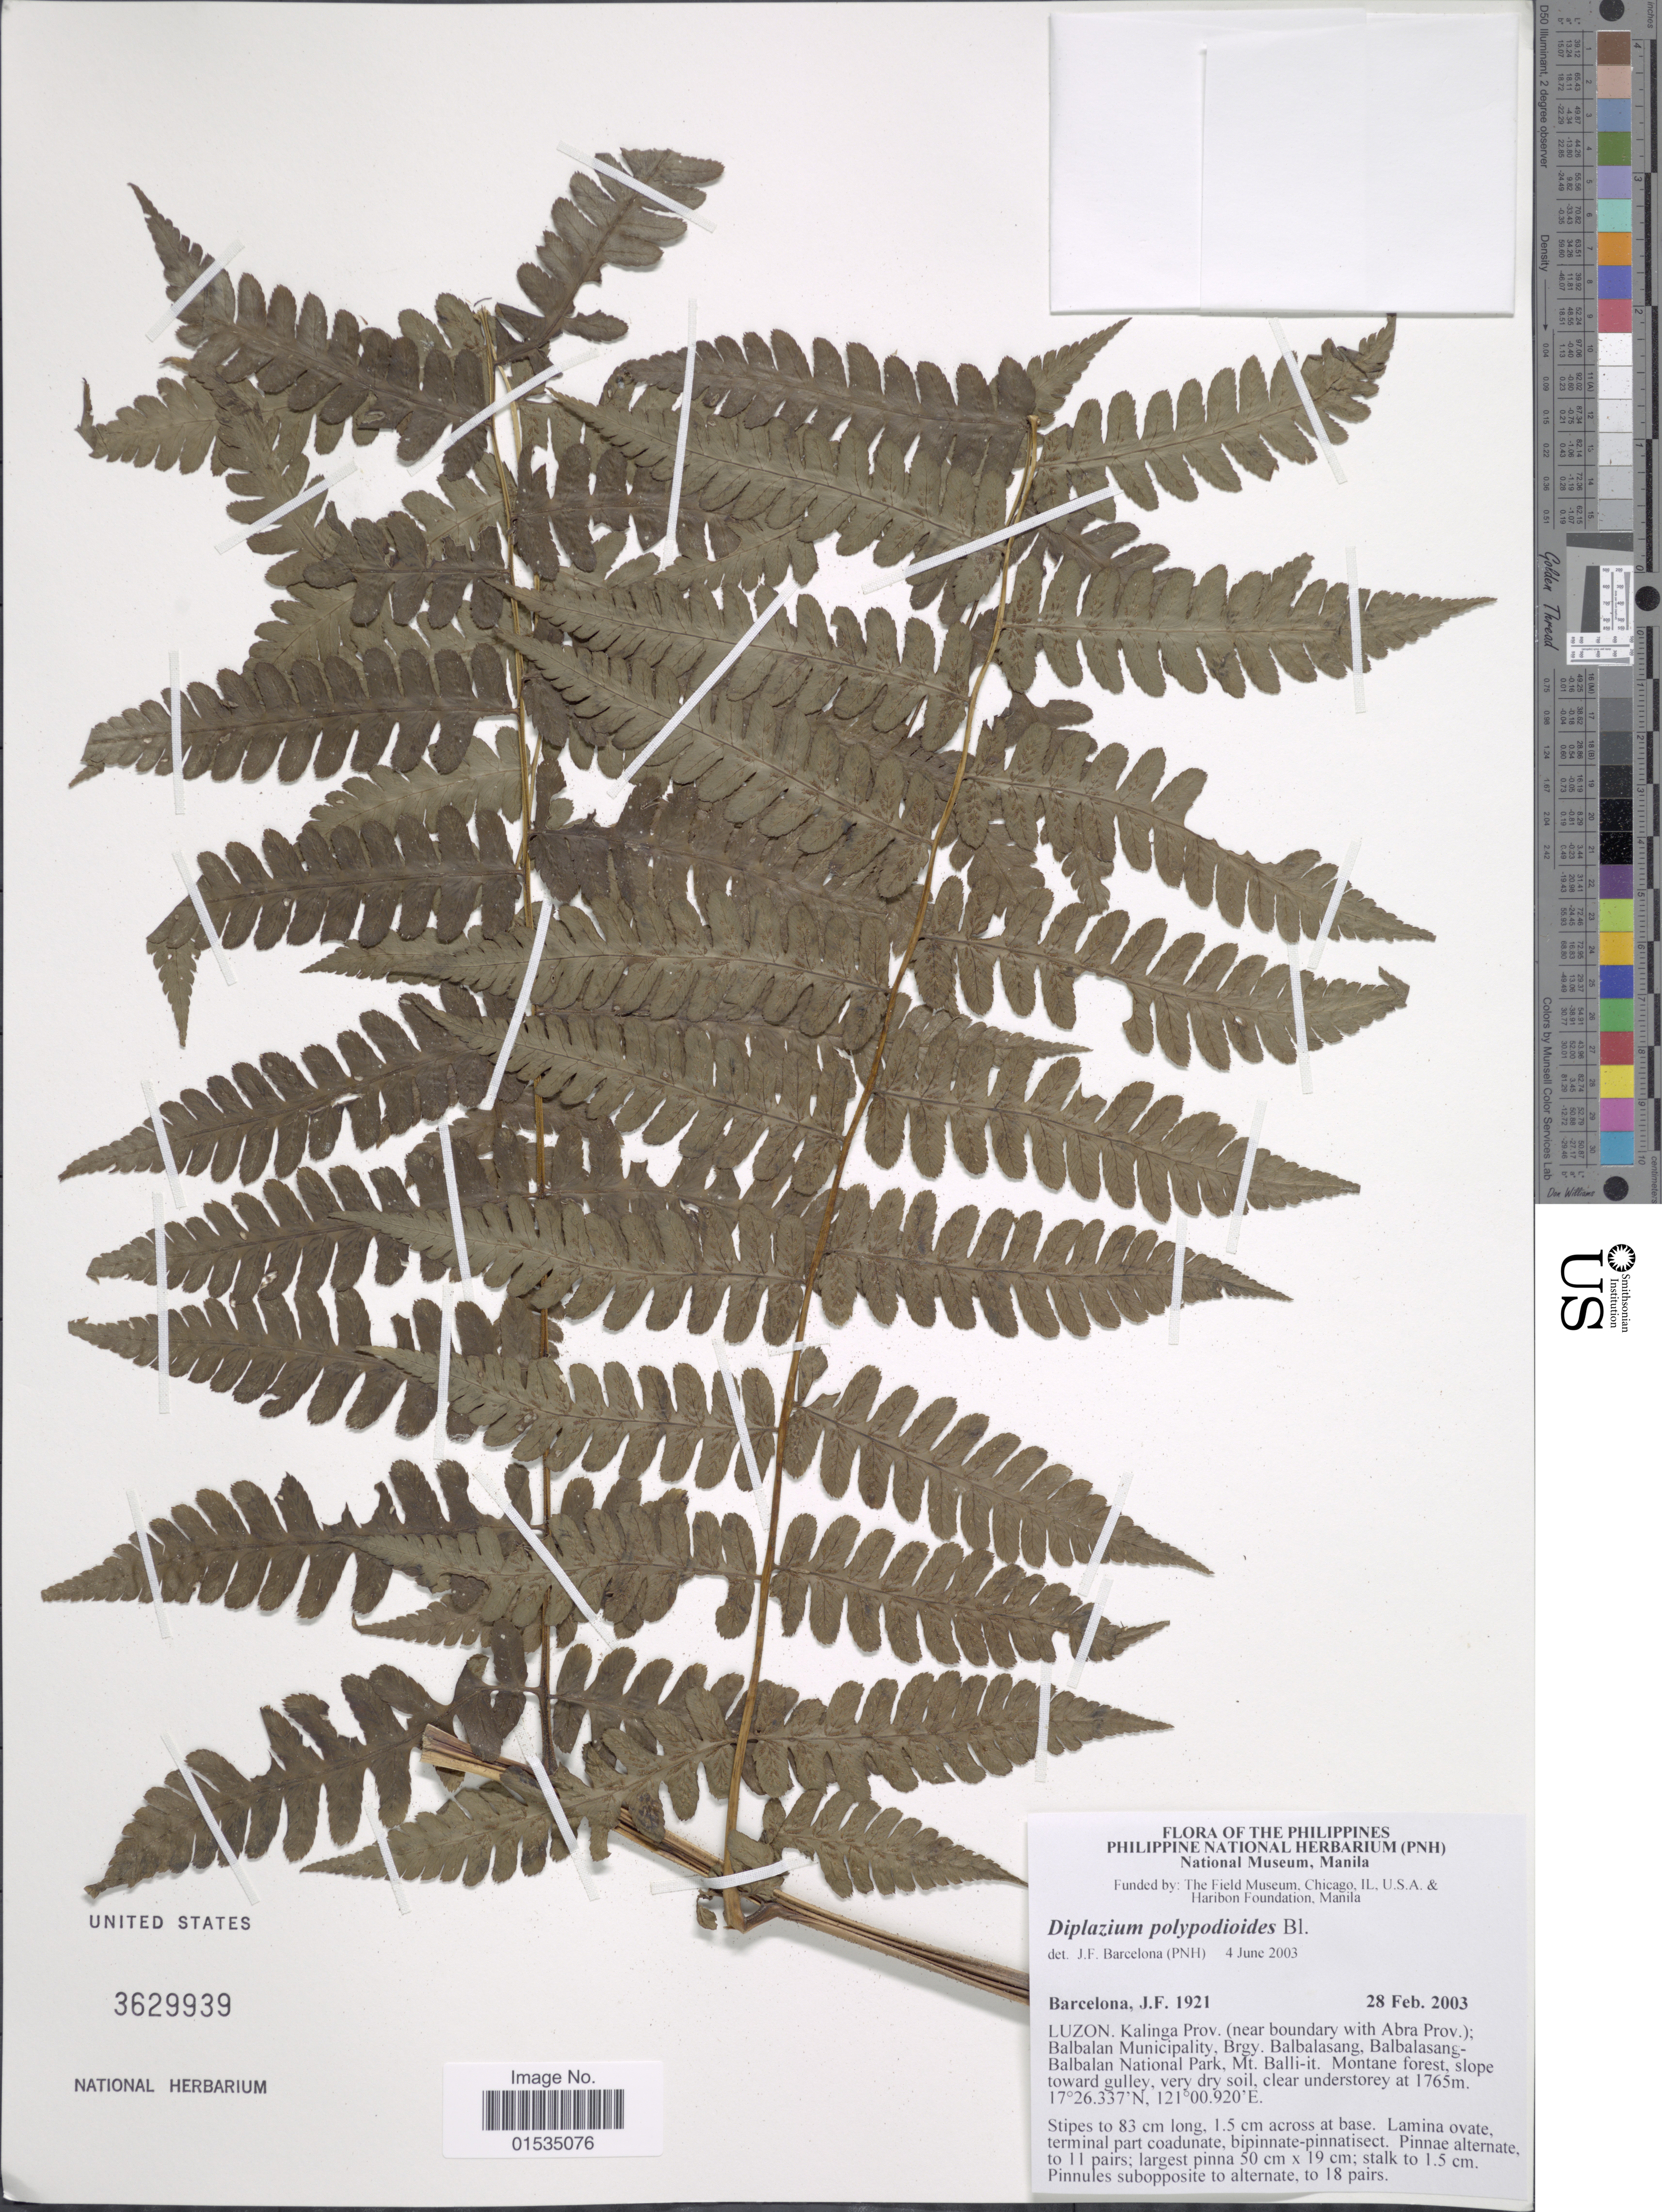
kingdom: Plantae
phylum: Tracheophyta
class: Polypodiopsida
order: Polypodiales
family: Athyriaceae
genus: Diplazium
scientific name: Diplazium polypodioides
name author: Blume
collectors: J. F. Barcelona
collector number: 1921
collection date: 2003-02-28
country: Philippines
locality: Luzon, Kalinga Prov. (Near boundary with Abra Prov.), Balbalan Municipality, Brgy Balbalasang-balbalan National Park, Mt. Balli-it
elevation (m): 1765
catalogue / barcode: US 3629939